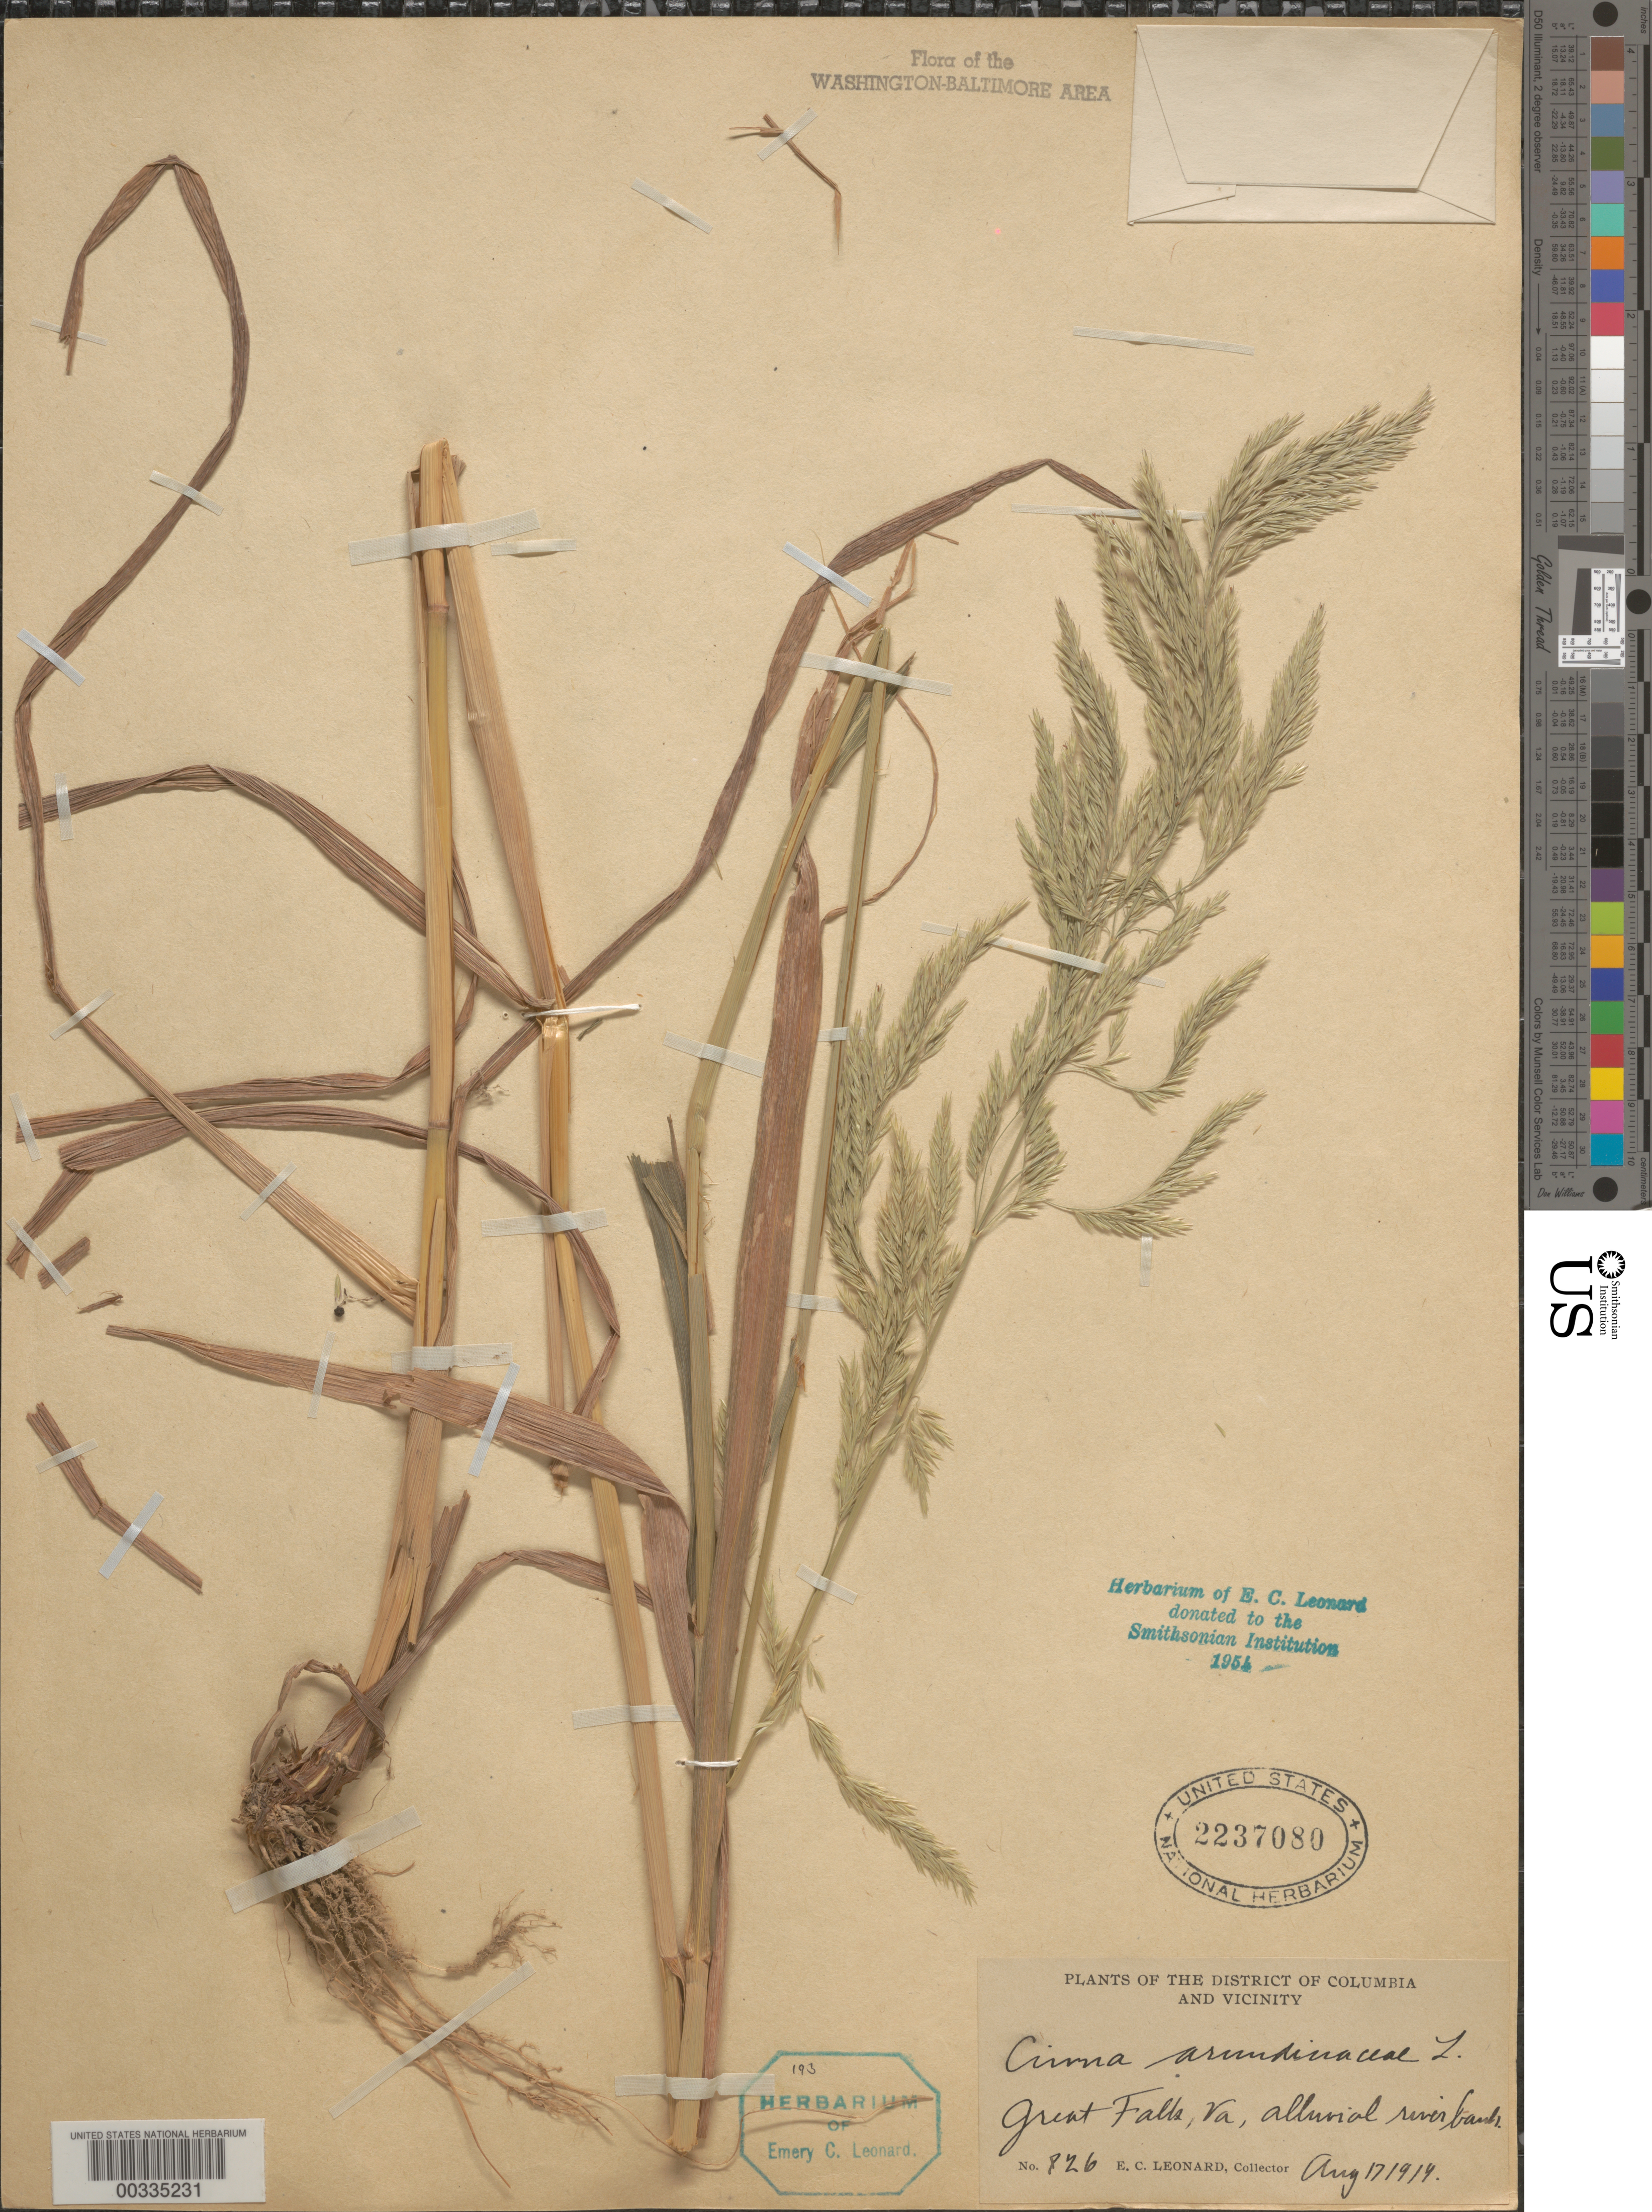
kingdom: Plantae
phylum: Tracheophyta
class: Liliopsida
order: Poales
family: Poaceae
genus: Cinna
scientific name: Cinna arundinacea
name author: L.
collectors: E. C. Leonard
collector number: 826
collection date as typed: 17 Aug 1919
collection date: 1919-08-17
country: United States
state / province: Virginia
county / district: Fairfax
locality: Great Falls C. and O. Canal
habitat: Alluvial river bank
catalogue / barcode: US 2237080